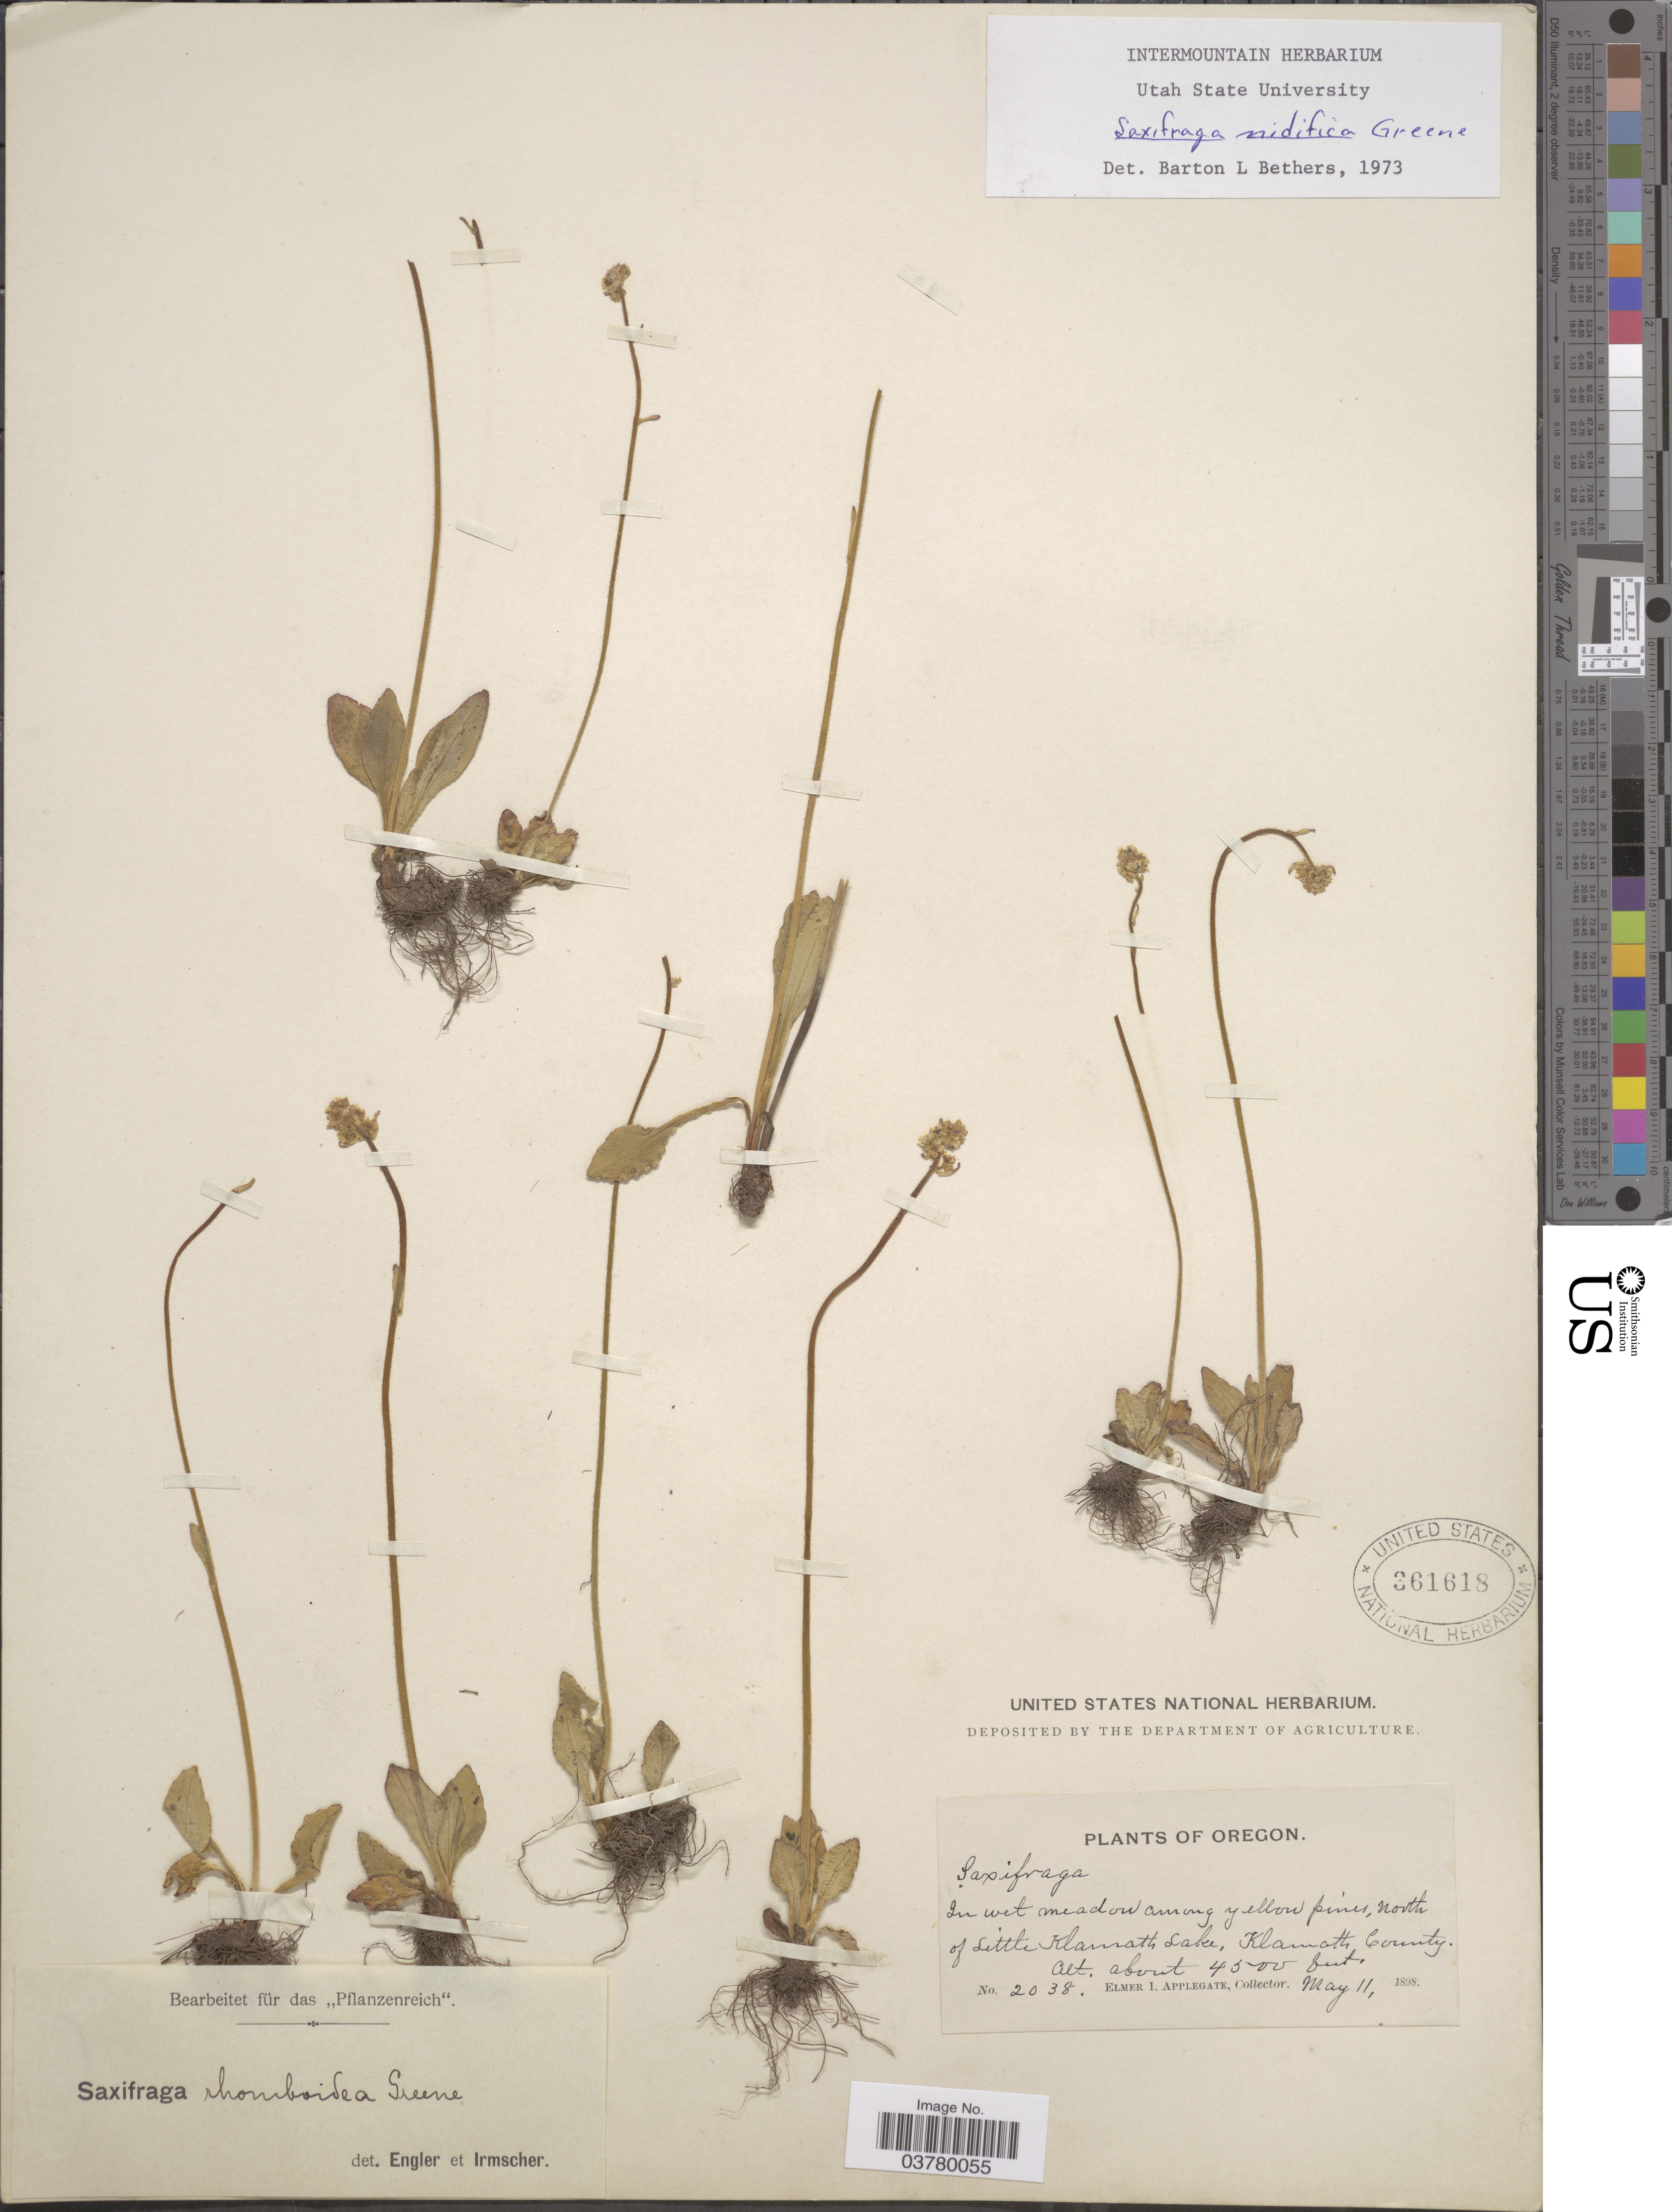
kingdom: Plantae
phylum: Tracheophyta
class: Magnoliopsida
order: Saxifragales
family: Saxifragaceae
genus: Micranthes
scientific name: Micranthes nidifica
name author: (Greene) Small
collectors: E. I. Applegate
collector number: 2038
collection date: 1898-05-11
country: United States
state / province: Oregon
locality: North of Little Klamath Lake, Klamath County.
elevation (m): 1372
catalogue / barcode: US 361618